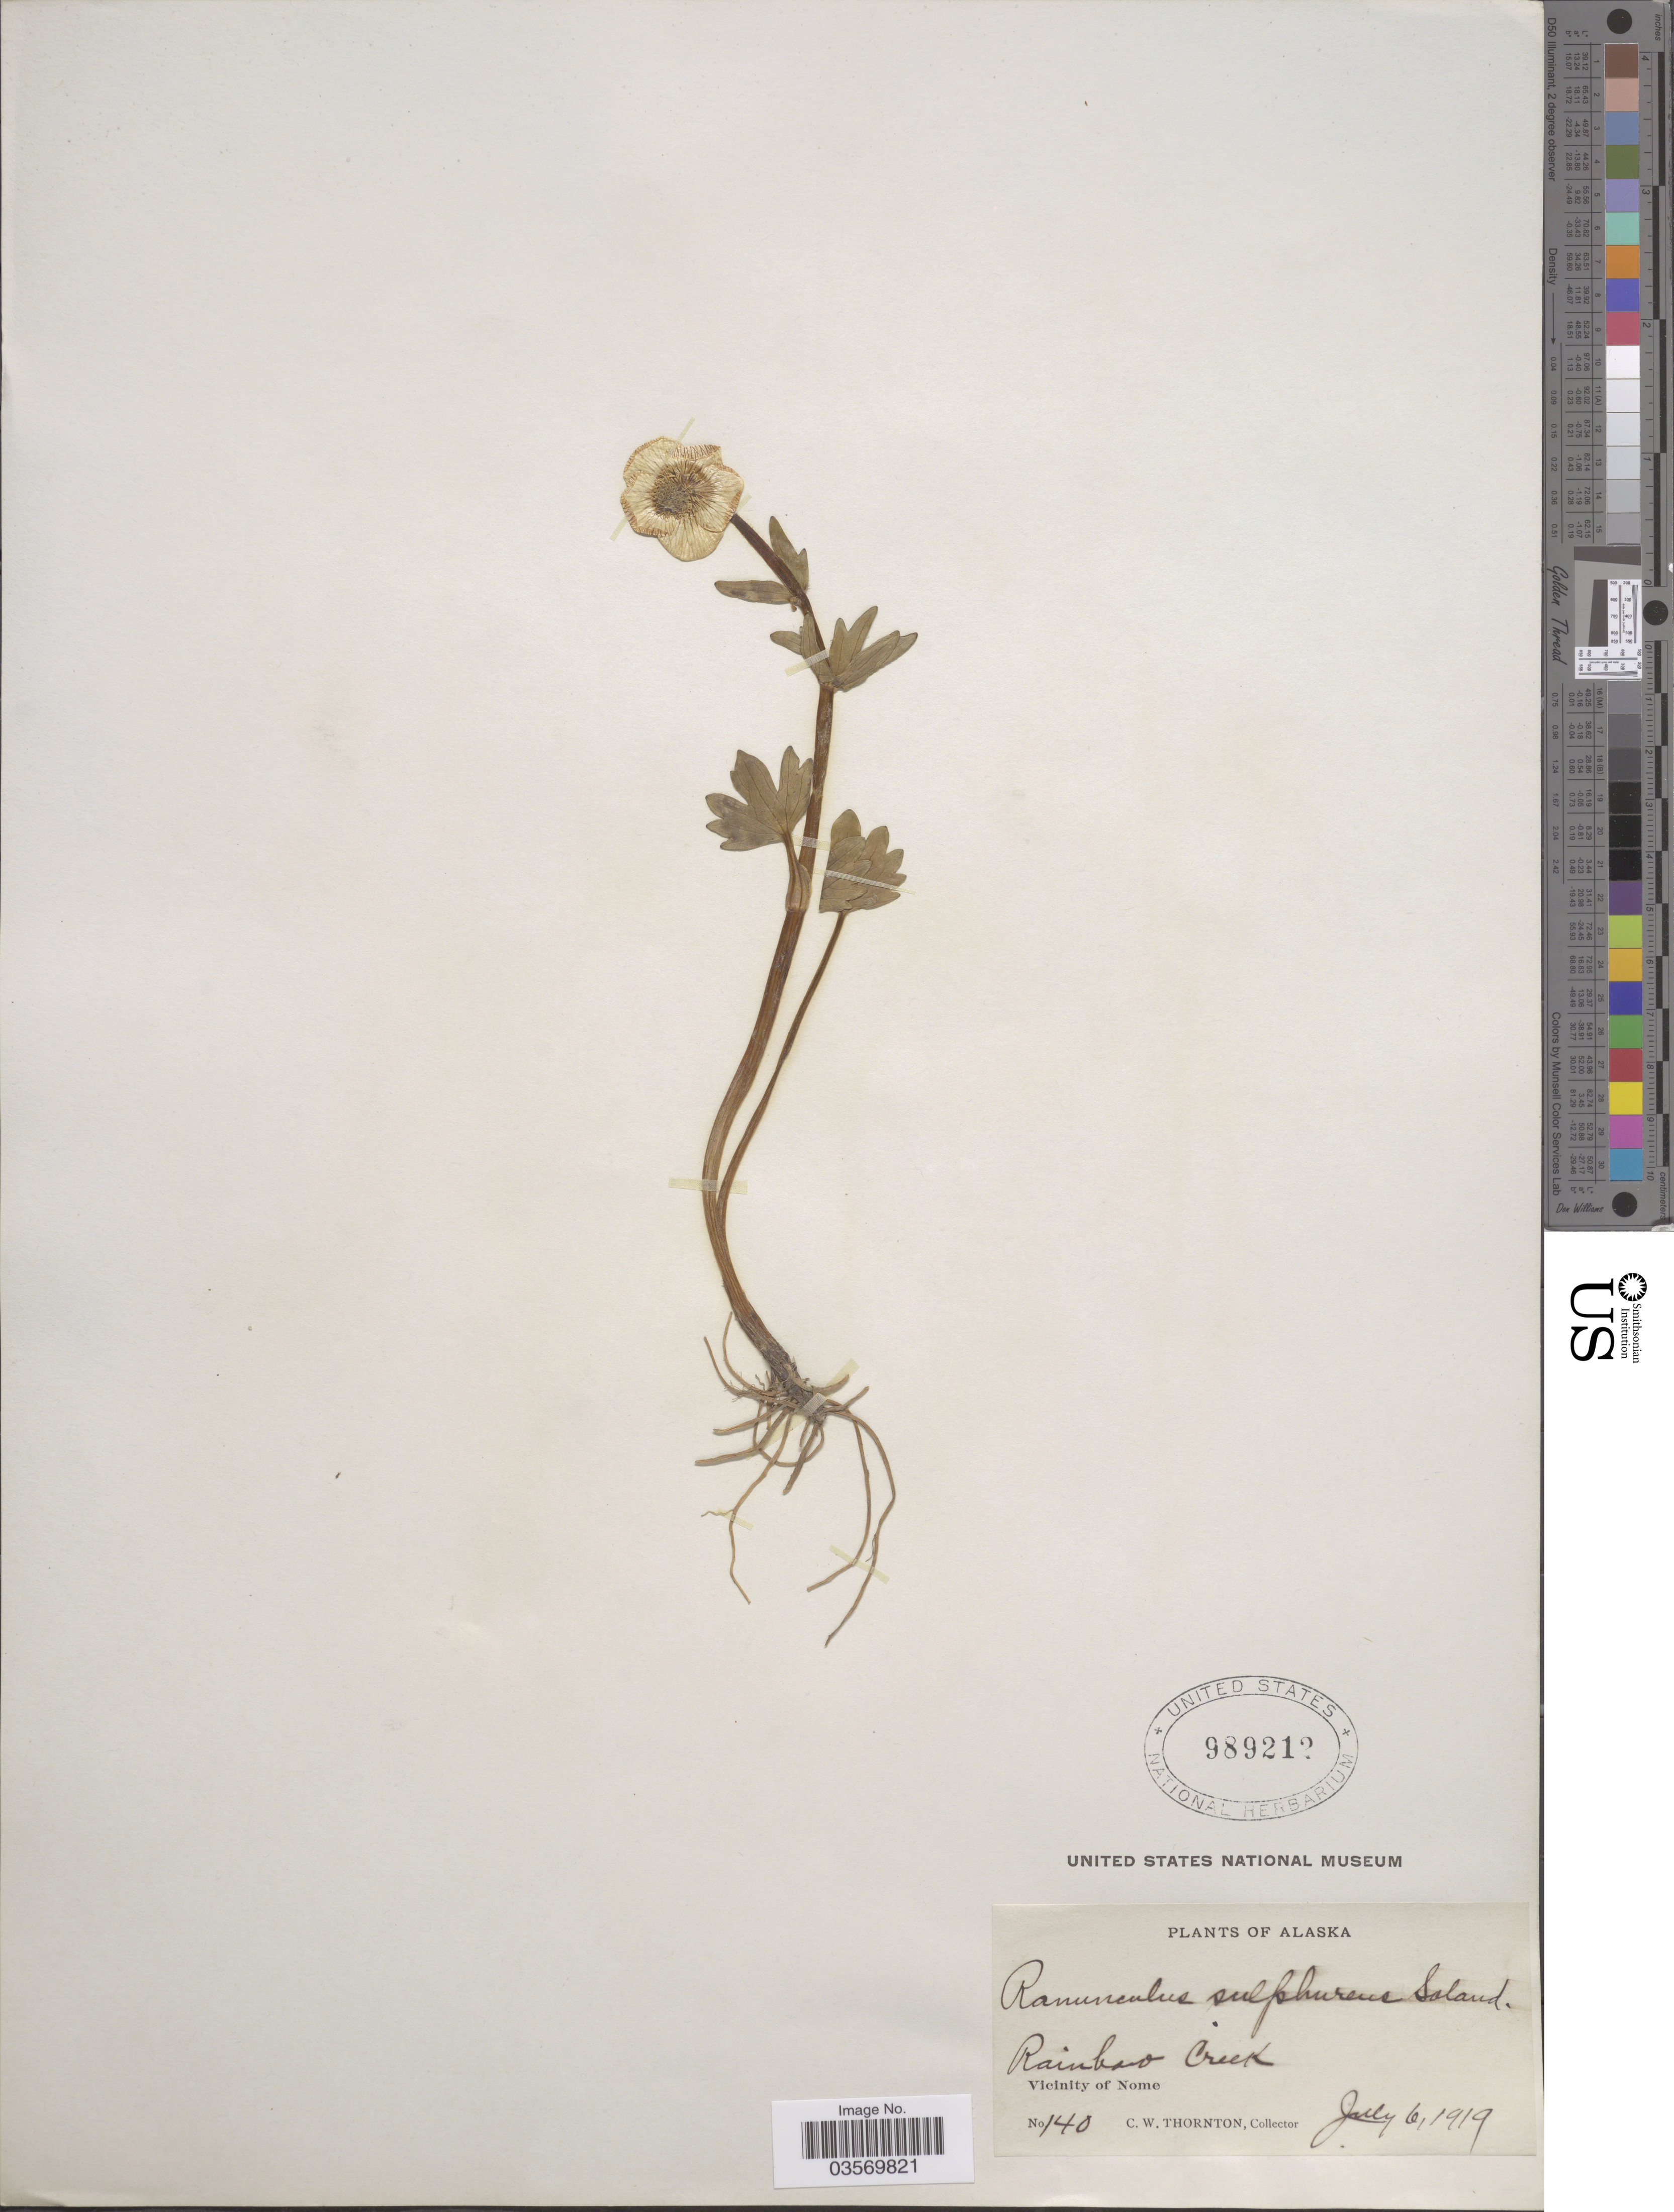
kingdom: Plantae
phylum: Tracheophyta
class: Magnoliopsida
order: Ranunculales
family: Ranunculaceae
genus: Ranunculus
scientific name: Ranunculus sulphureus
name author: Sol.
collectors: C. Thornton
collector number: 140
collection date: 1919-07-06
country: United States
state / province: Alaska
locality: Rainbow Creek. Vicinity of Nome.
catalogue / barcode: US 989212